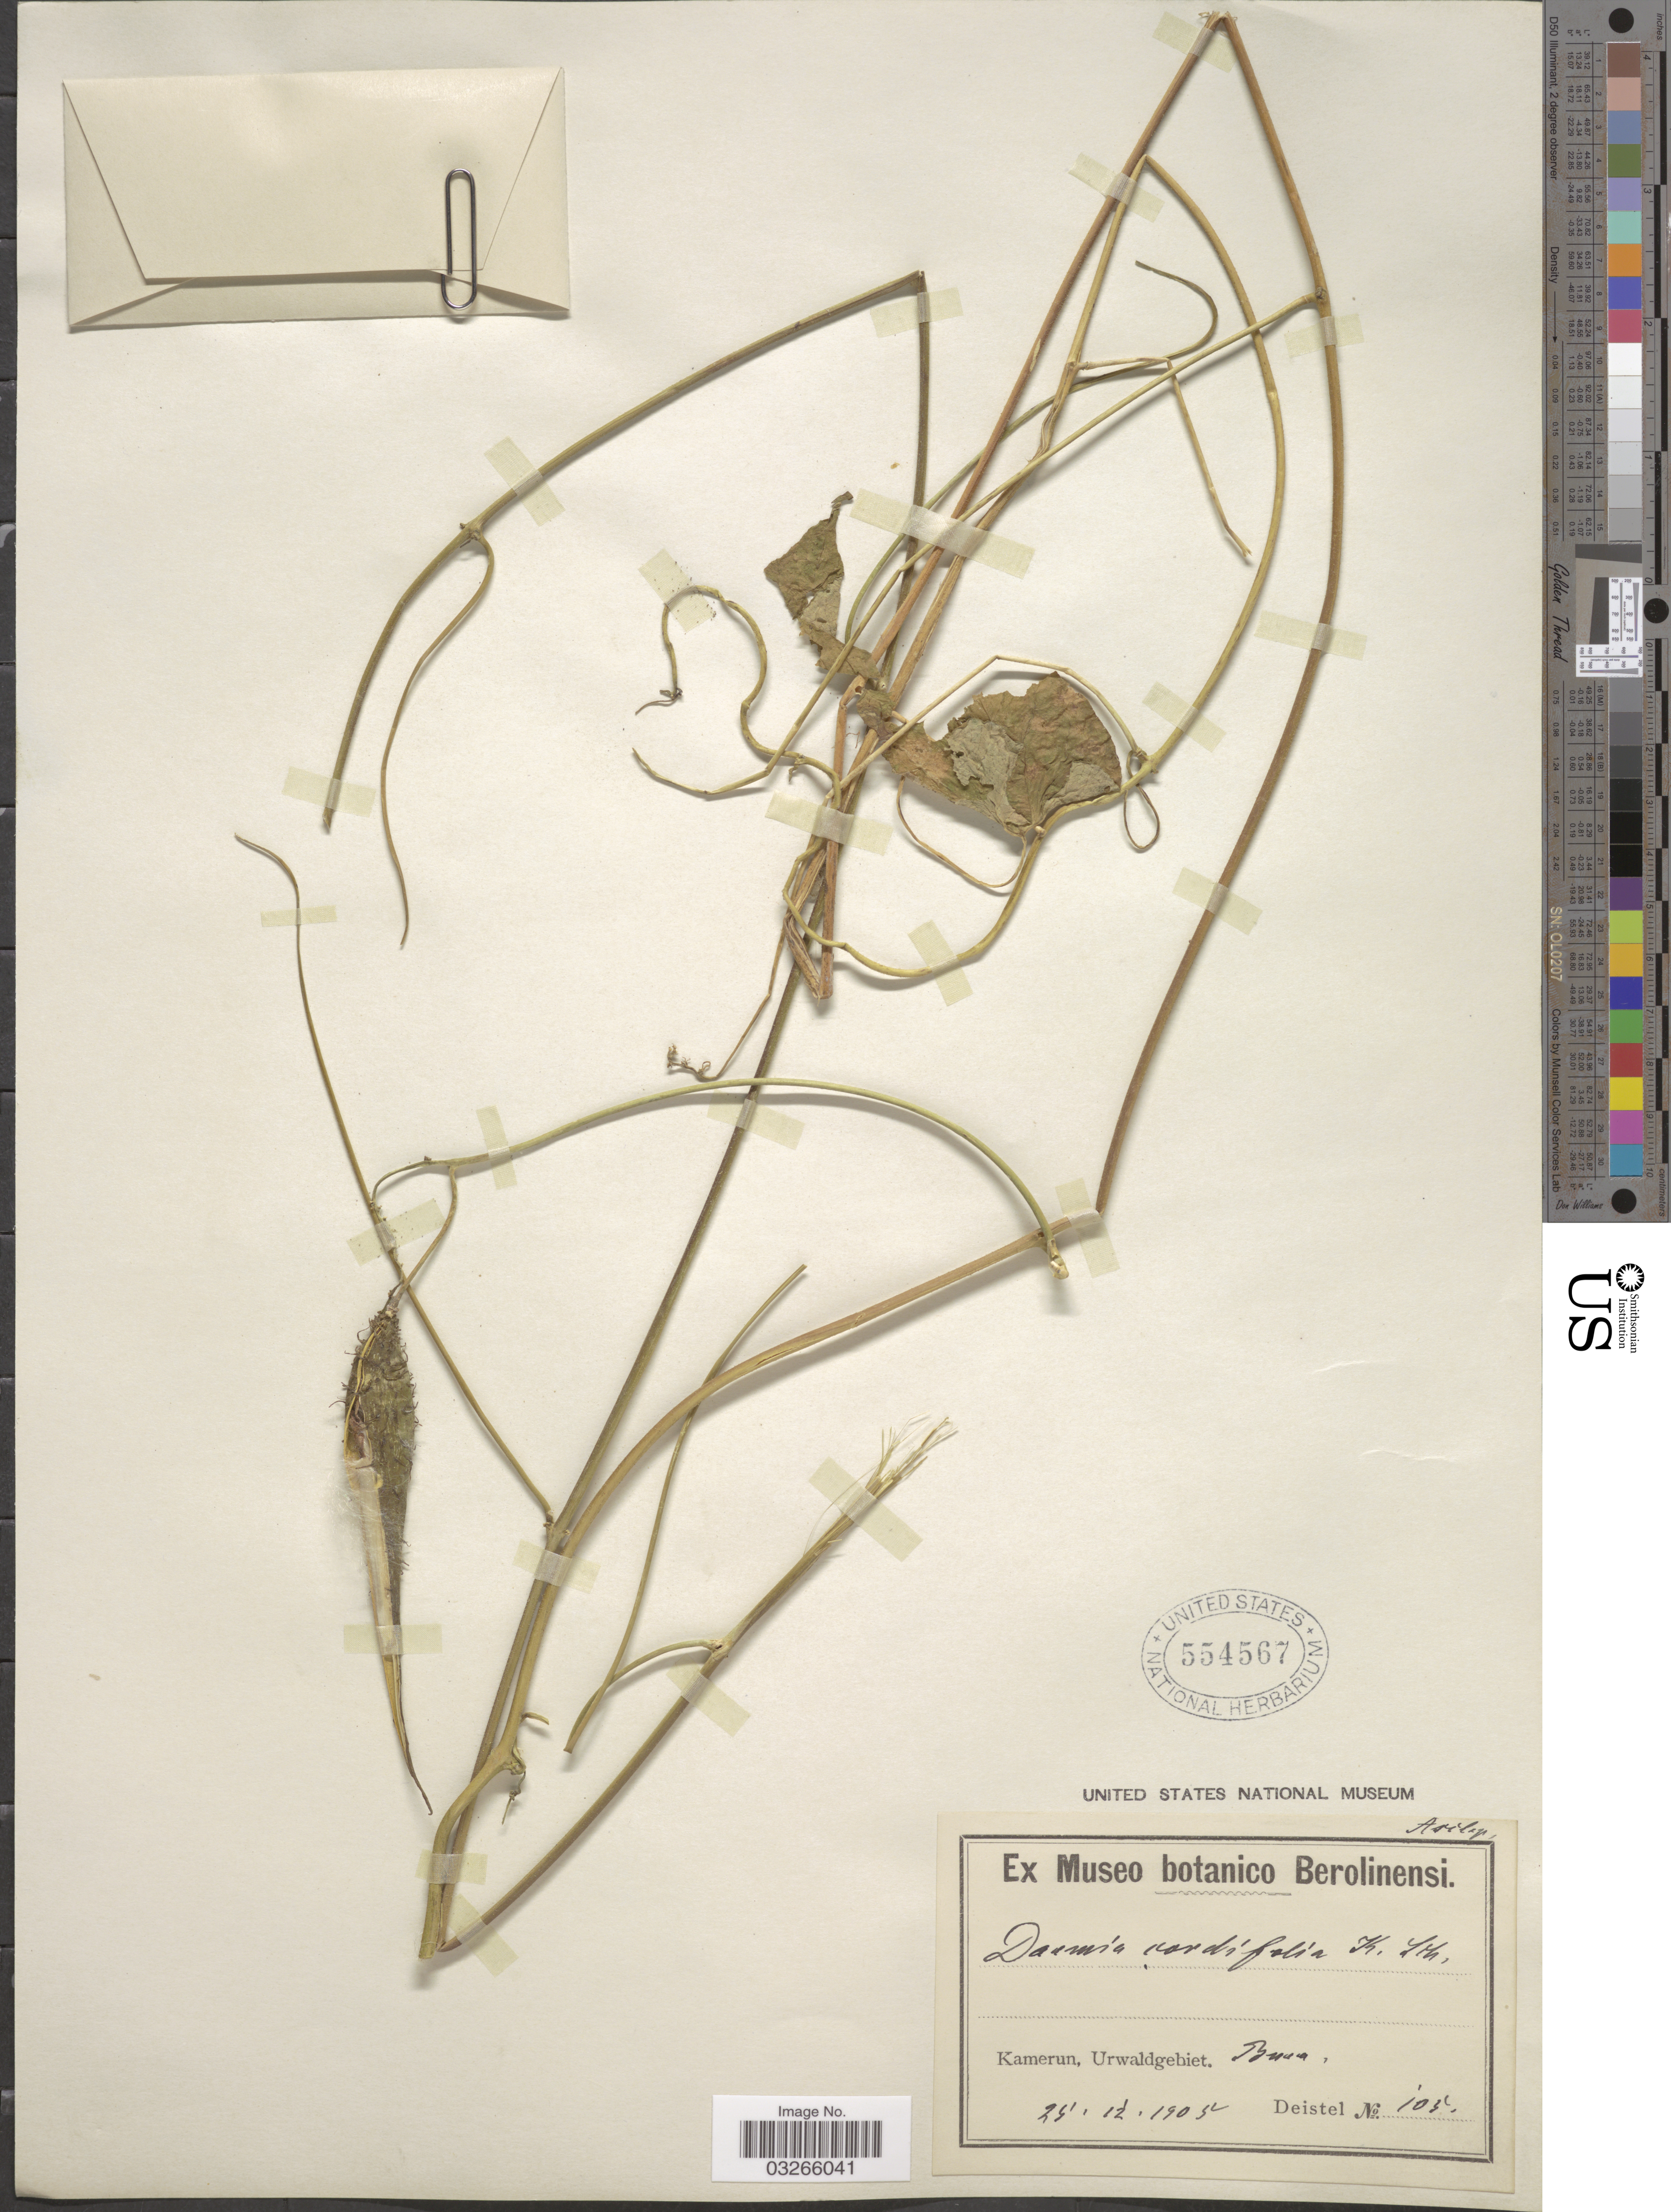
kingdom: Plantae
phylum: Tracheophyta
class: Magnoliopsida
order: Gentianales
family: Apocynaceae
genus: Doemia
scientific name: Doemia cordifolia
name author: (Retz.) K. Schum.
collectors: -. Deistel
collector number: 105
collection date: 1905-12-25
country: Cameroon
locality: Urwaldgebiet, Buea.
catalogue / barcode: US 554567